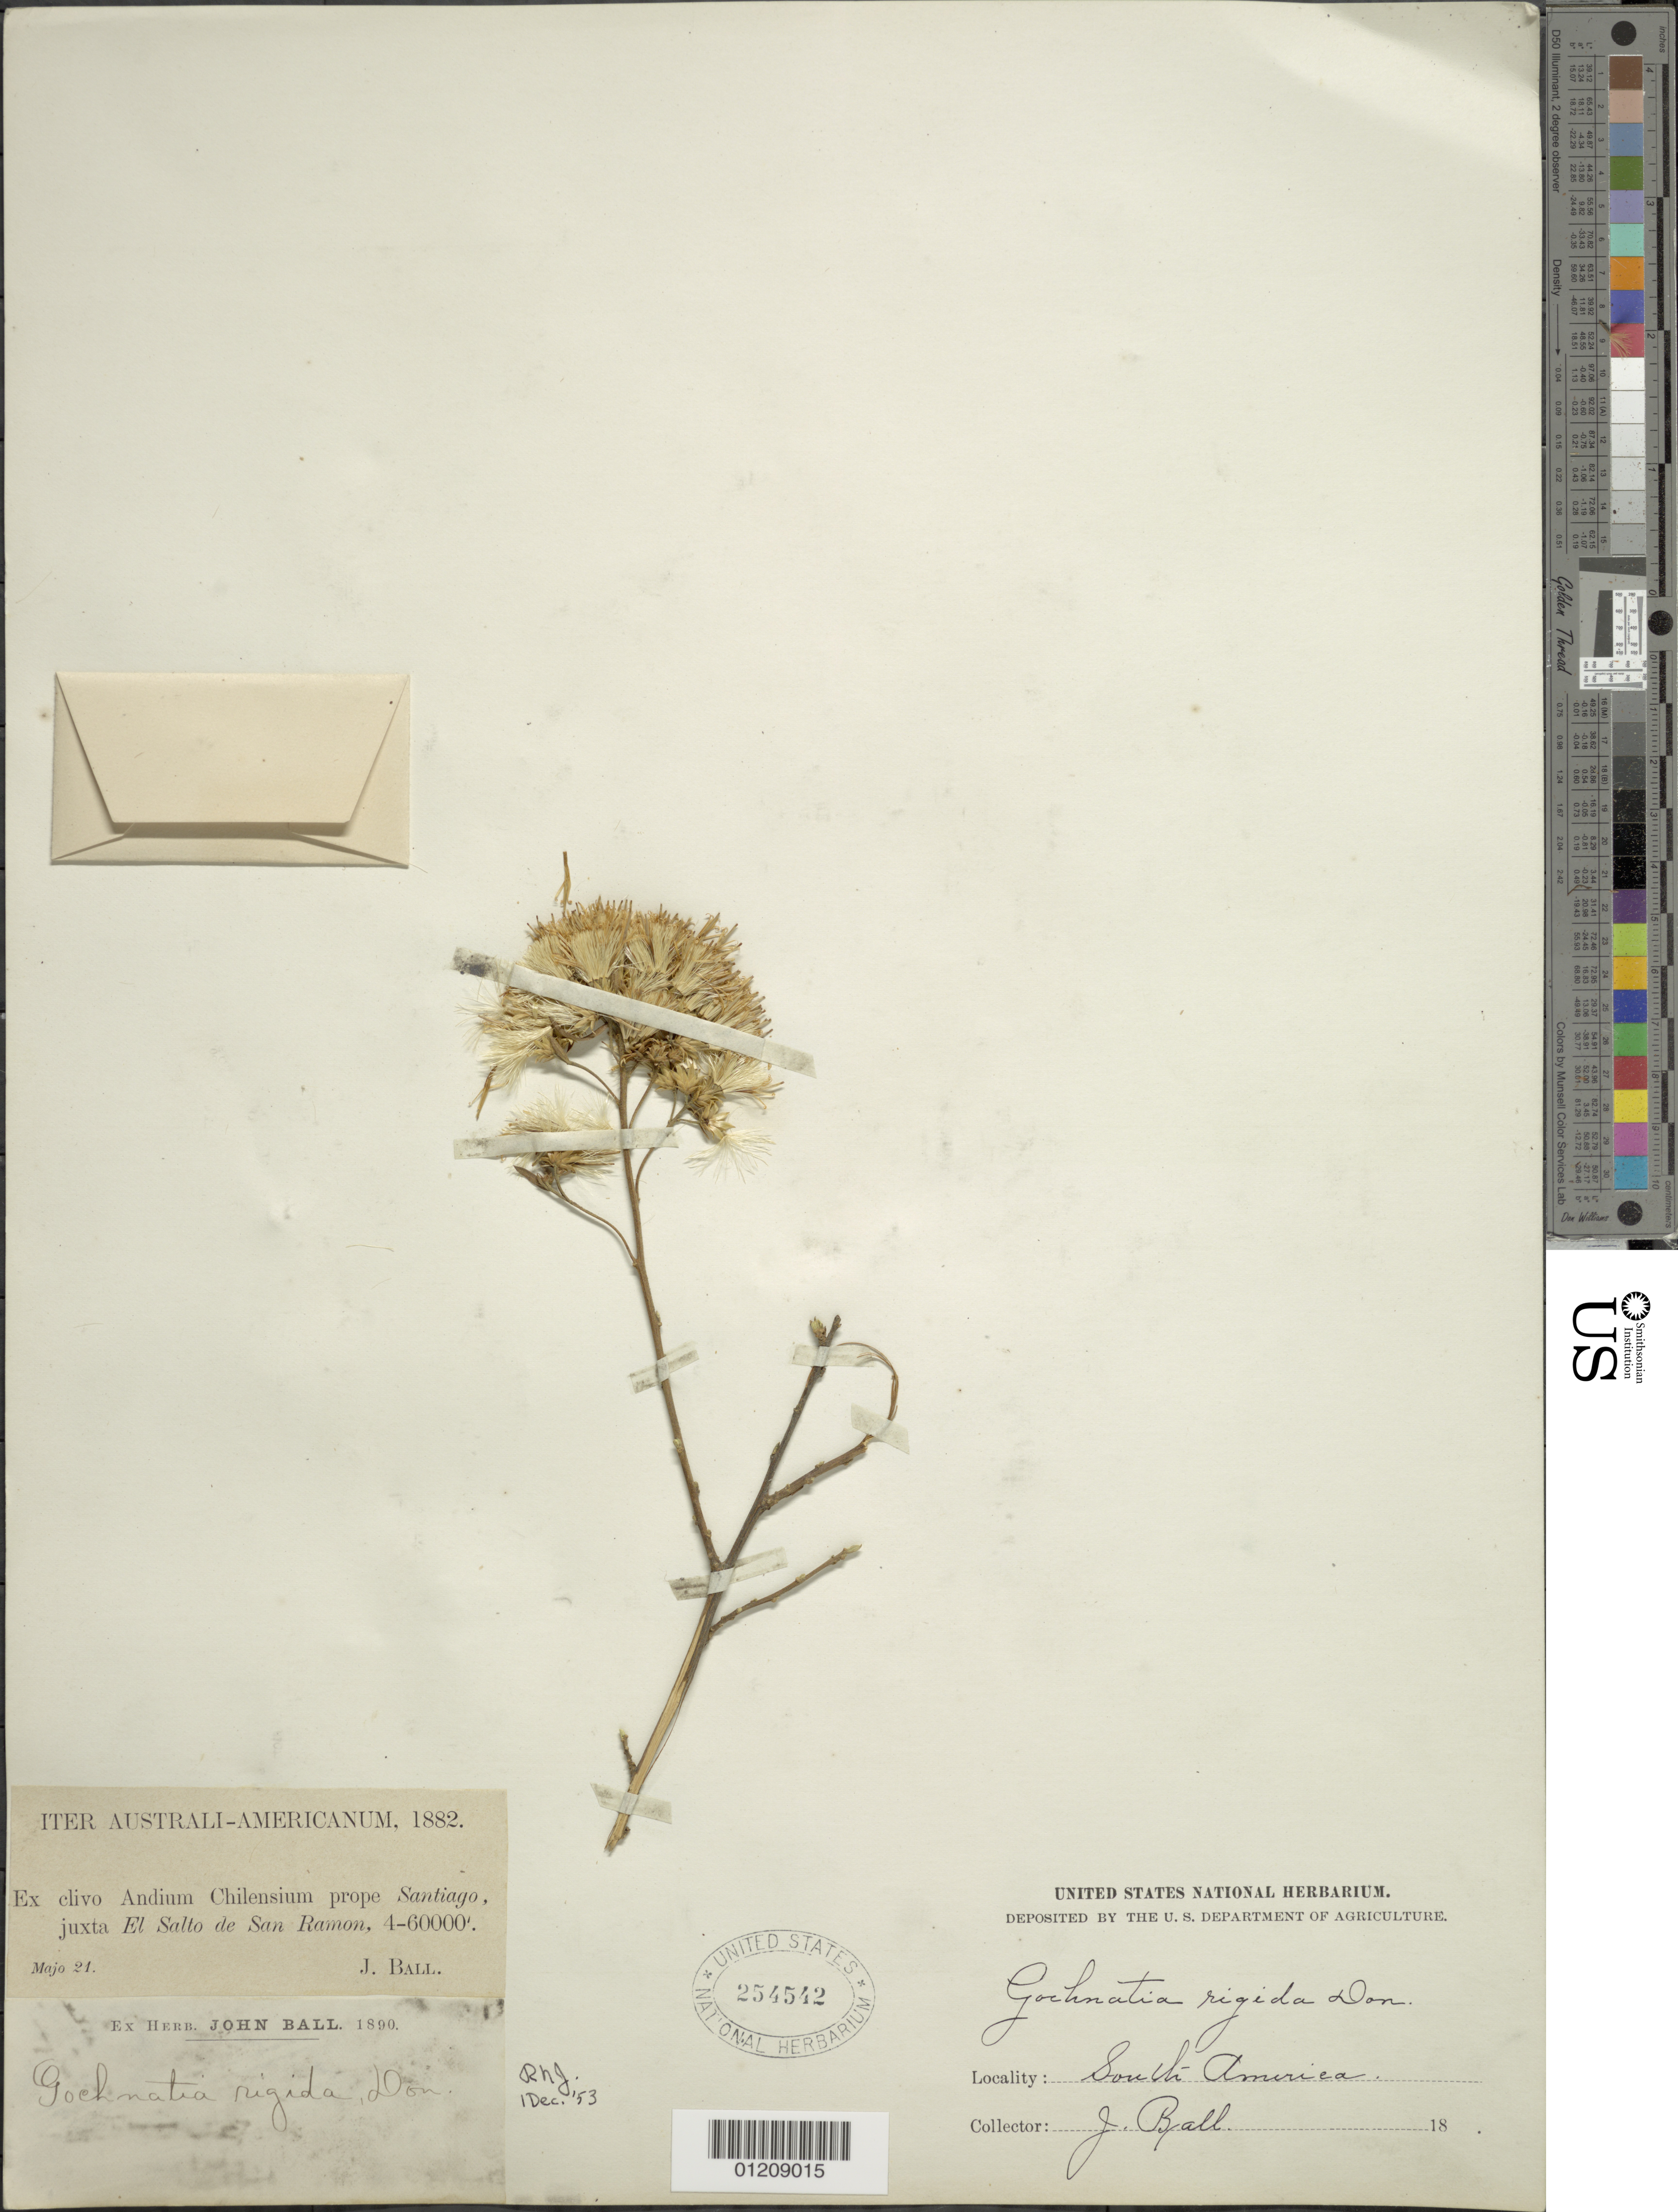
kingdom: Plantae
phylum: Tracheophyta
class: Magnoliopsida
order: Asterales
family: Asteraceae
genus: Pentaphorus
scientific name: Pentaphorus foliolosus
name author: D. Don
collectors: J. Ball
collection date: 1882-05-21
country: Chile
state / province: Región Metropolitana (RM)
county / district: Santiago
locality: Ex clivo Andium Chilensium prope Santiago, justa "El Salto de San Ramon"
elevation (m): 12192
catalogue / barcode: US 254542